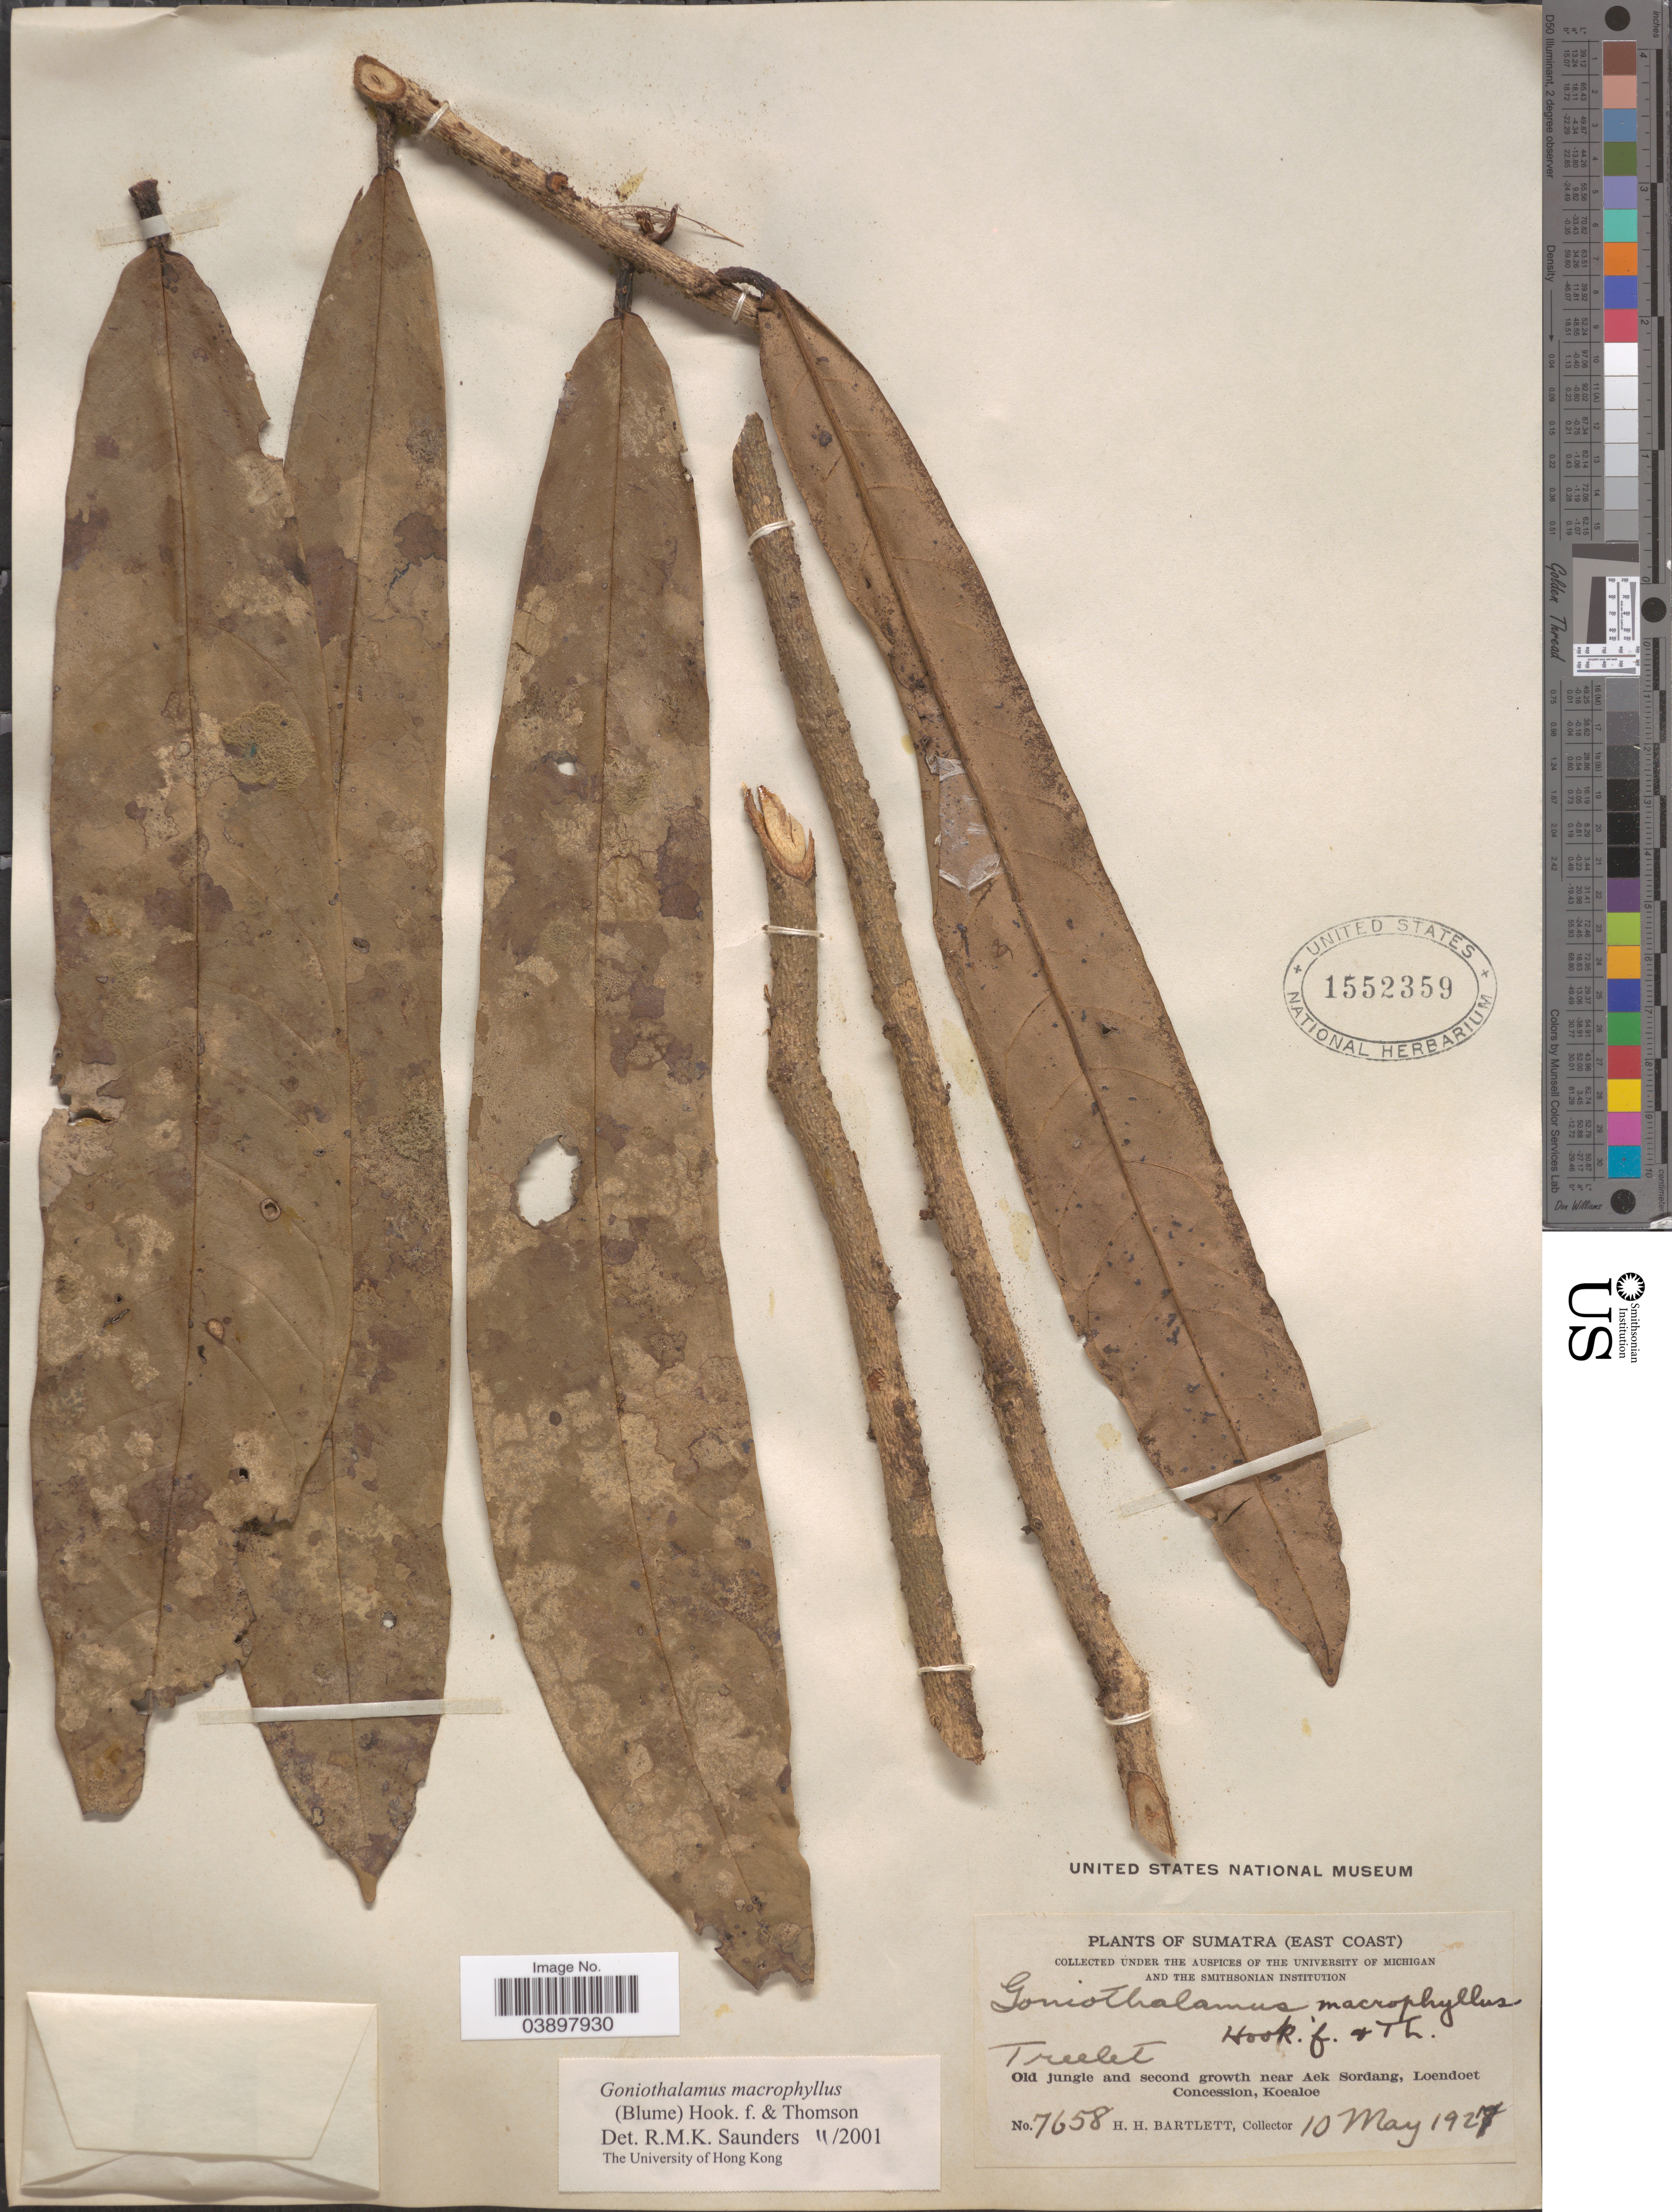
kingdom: Plantae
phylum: Tracheophyta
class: Magnoliopsida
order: Magnoliales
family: Annonaceae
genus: Goniothalamus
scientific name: Goniothalamus macrophyllus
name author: Hook. f. & Thoms.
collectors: H. H. Bartlett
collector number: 7658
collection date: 1927-05-10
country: Indonesia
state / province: Sumatra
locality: (East Coast). Old jungle and second growth near Aek Sordang, Loendoet Concession, Koealoe.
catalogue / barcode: US 1552359